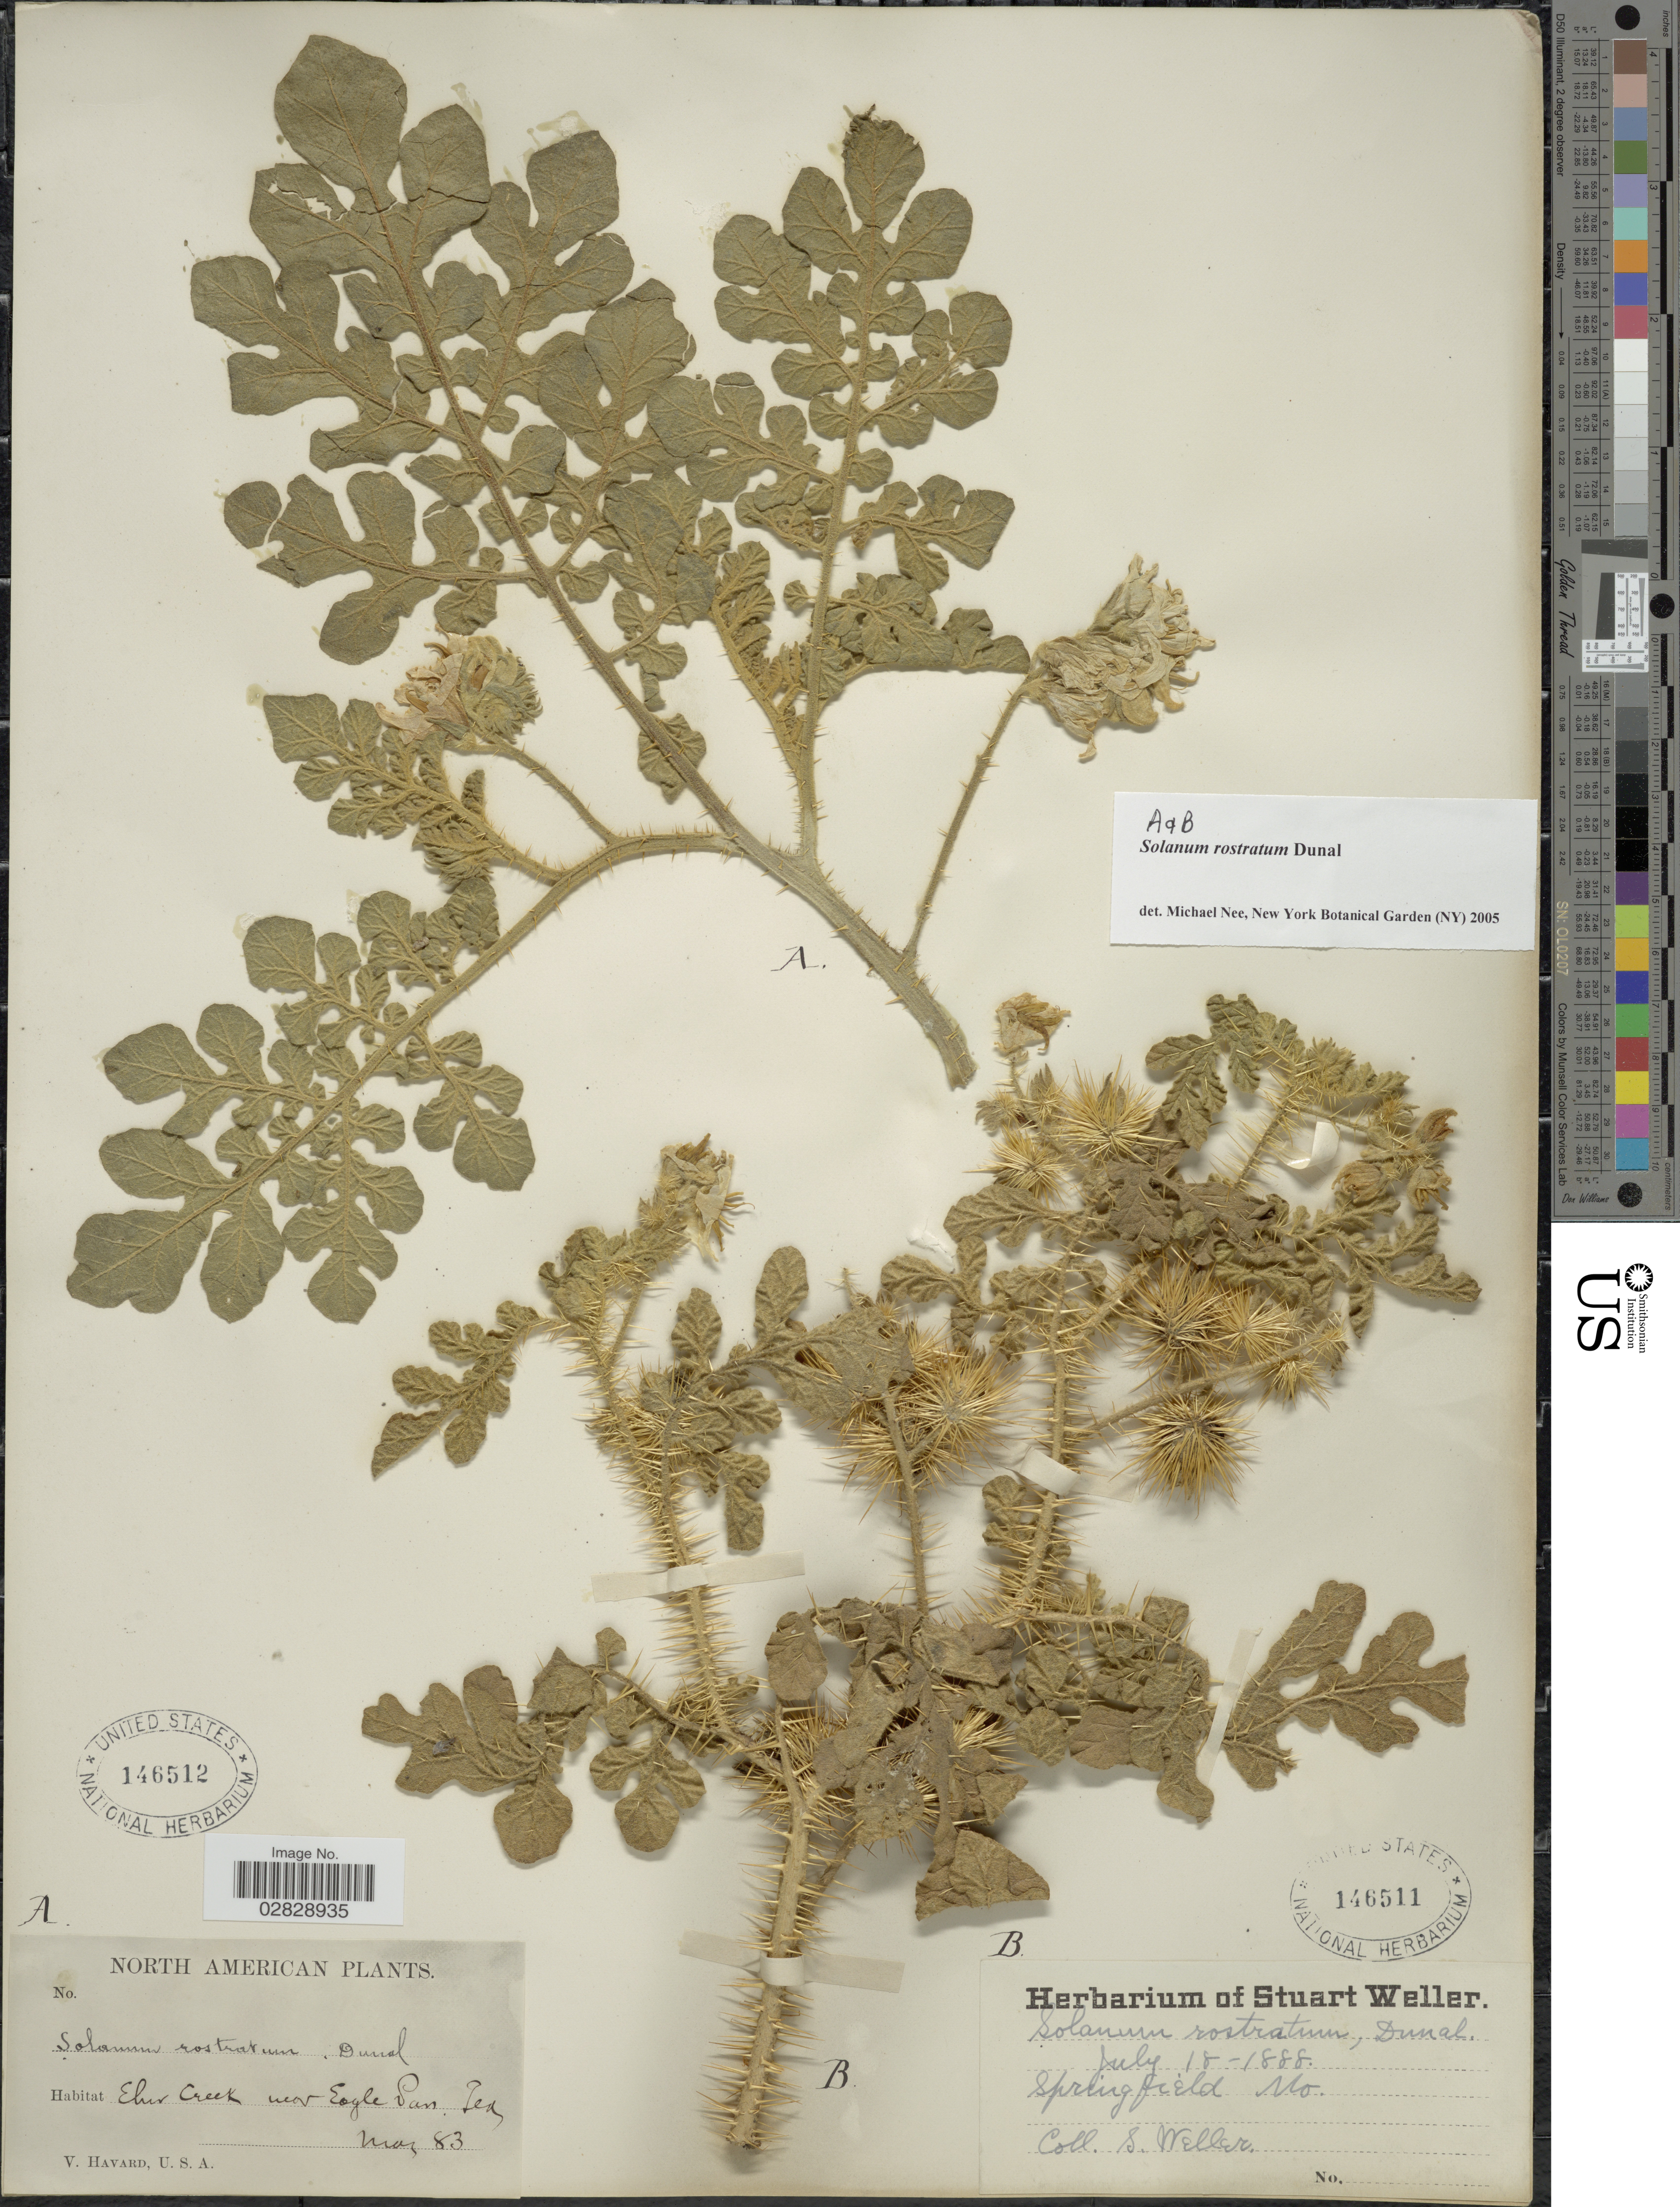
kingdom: Plantae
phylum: Tracheophyta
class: Magnoliopsida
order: Solanales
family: Solanaceae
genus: Solanum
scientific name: Solanum rostratum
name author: Dunal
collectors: S. Weller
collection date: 1888-07-18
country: United States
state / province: Missouri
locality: Springfield.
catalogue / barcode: US 146511-2